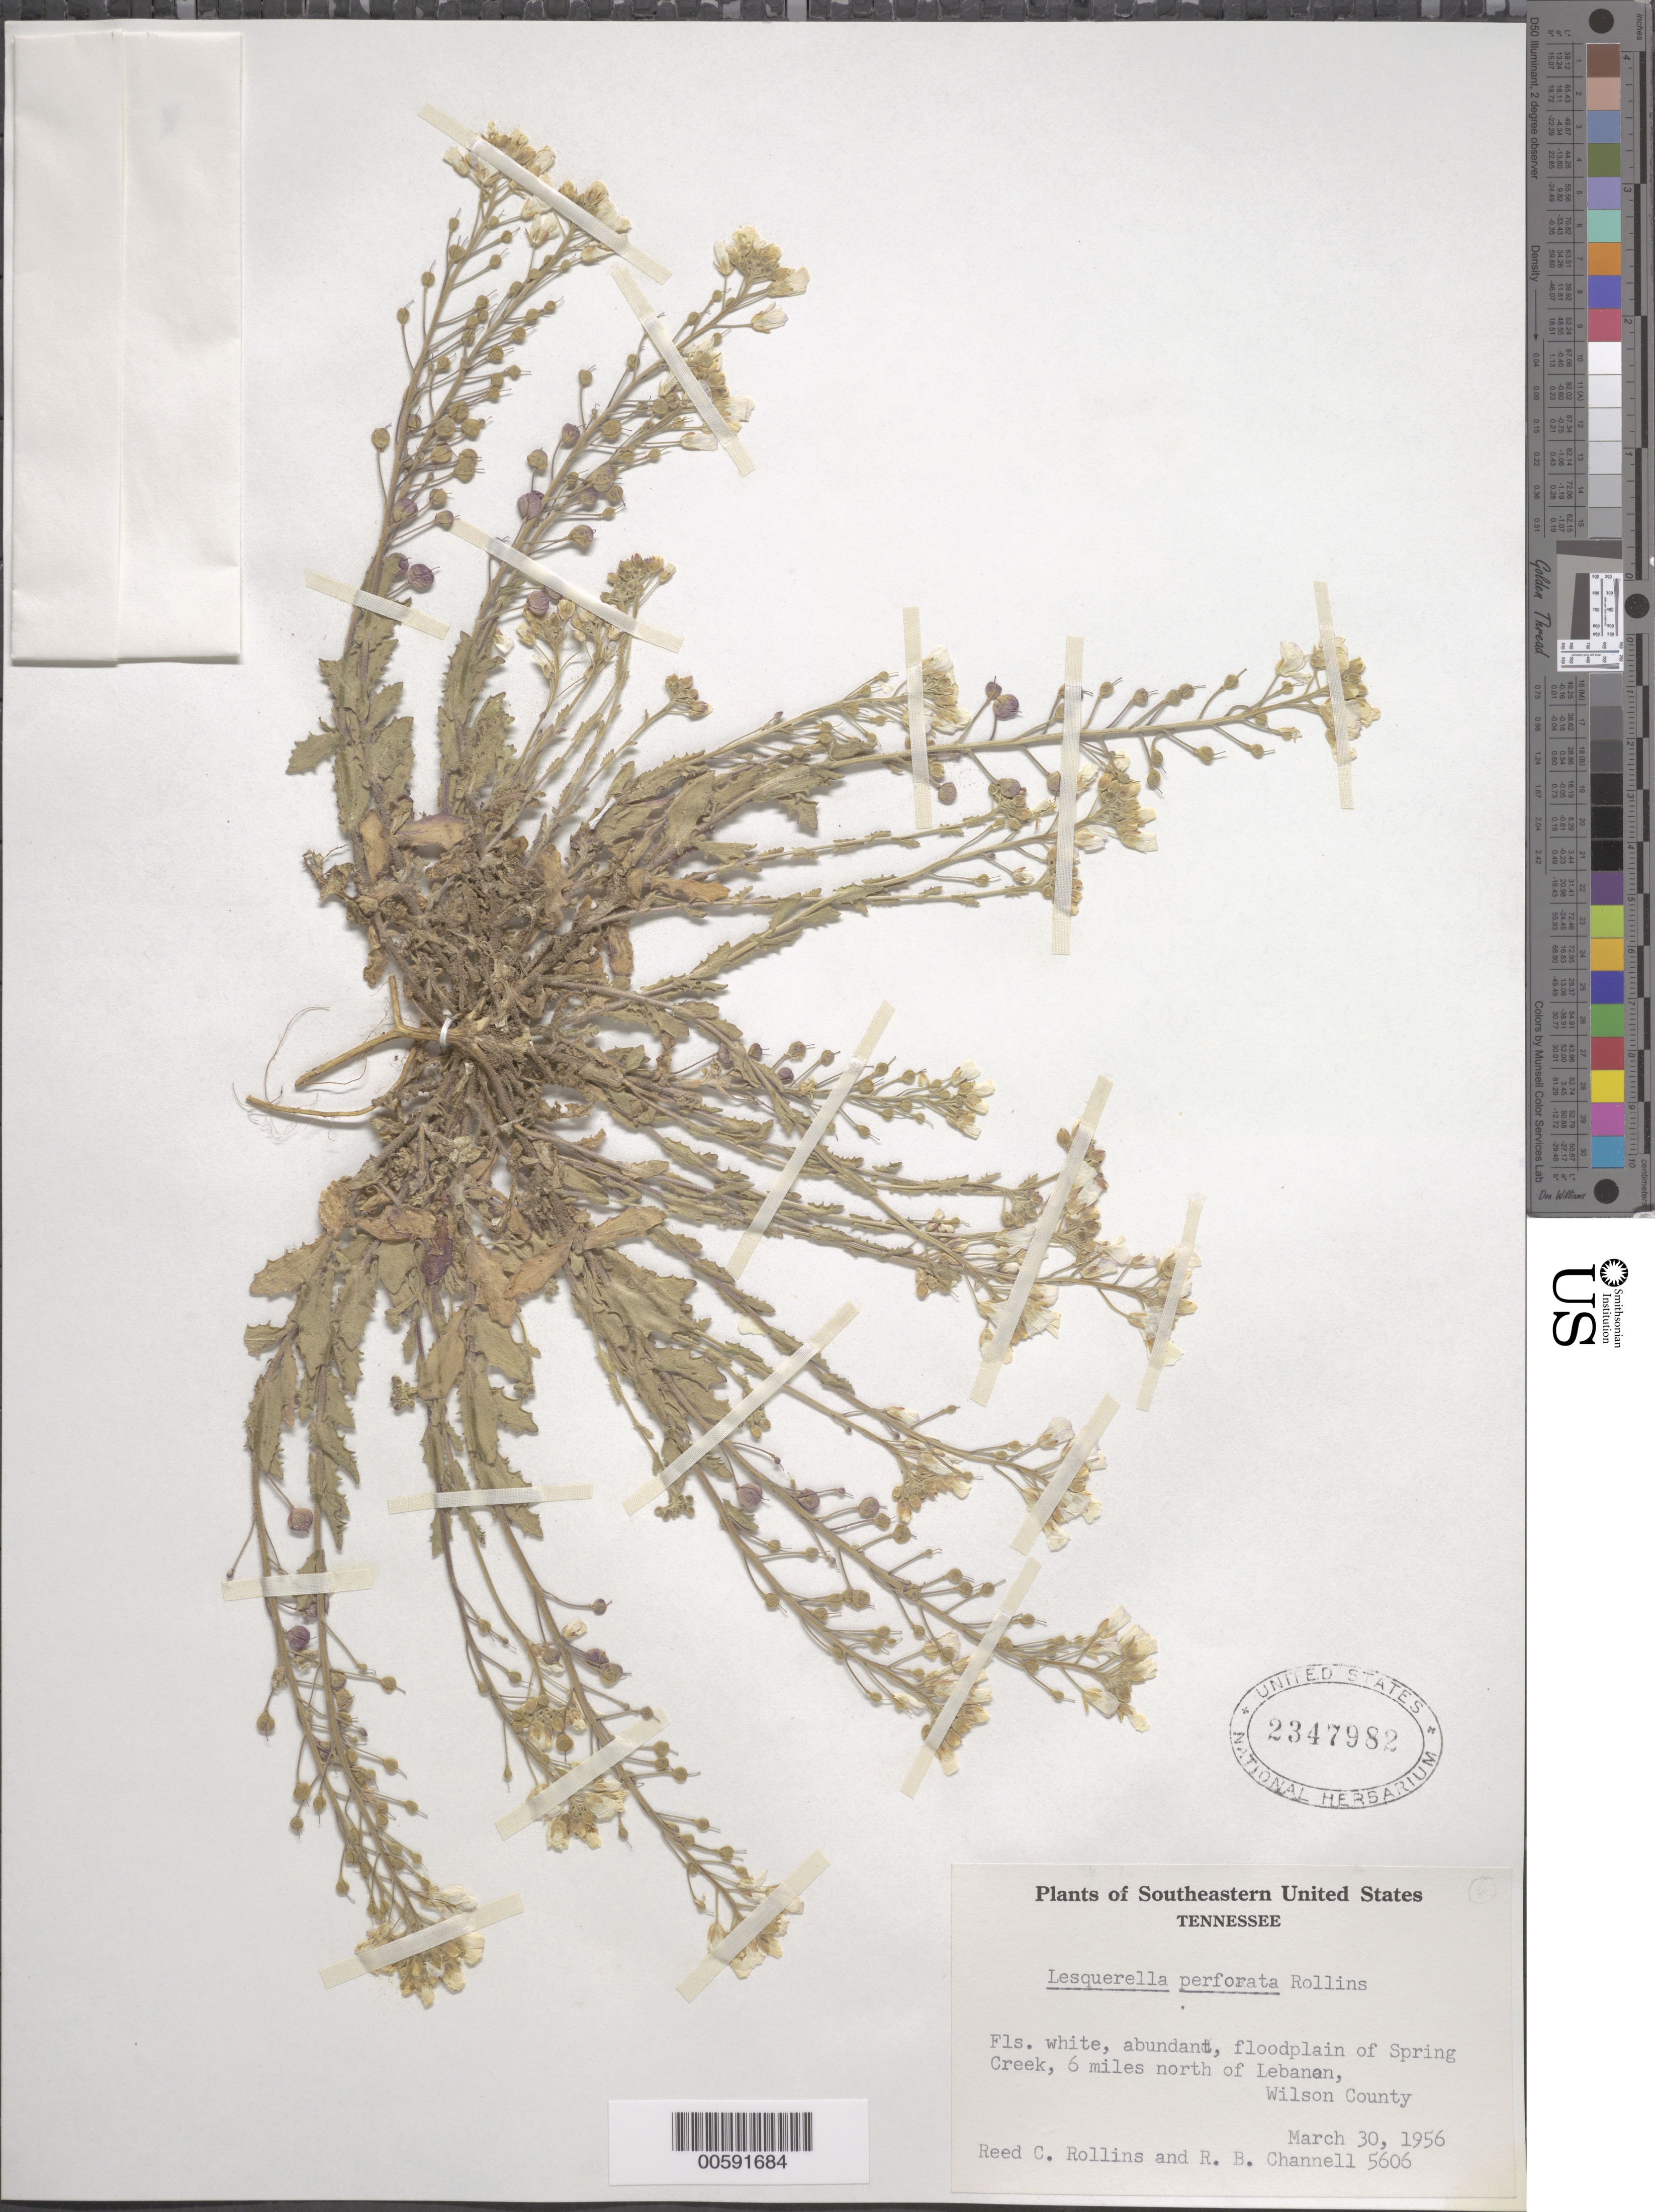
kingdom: Plantae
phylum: Tracheophyta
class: Magnoliopsida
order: Brassicales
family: Brassicaceae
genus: Lesquerella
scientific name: Lesquerella perforata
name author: Rollins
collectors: R. C. Rollins & R. B. Channell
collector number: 5606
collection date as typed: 30 Mar 1956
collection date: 1956-03-30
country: United States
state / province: Tennessee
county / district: Wilson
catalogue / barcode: US 2347982